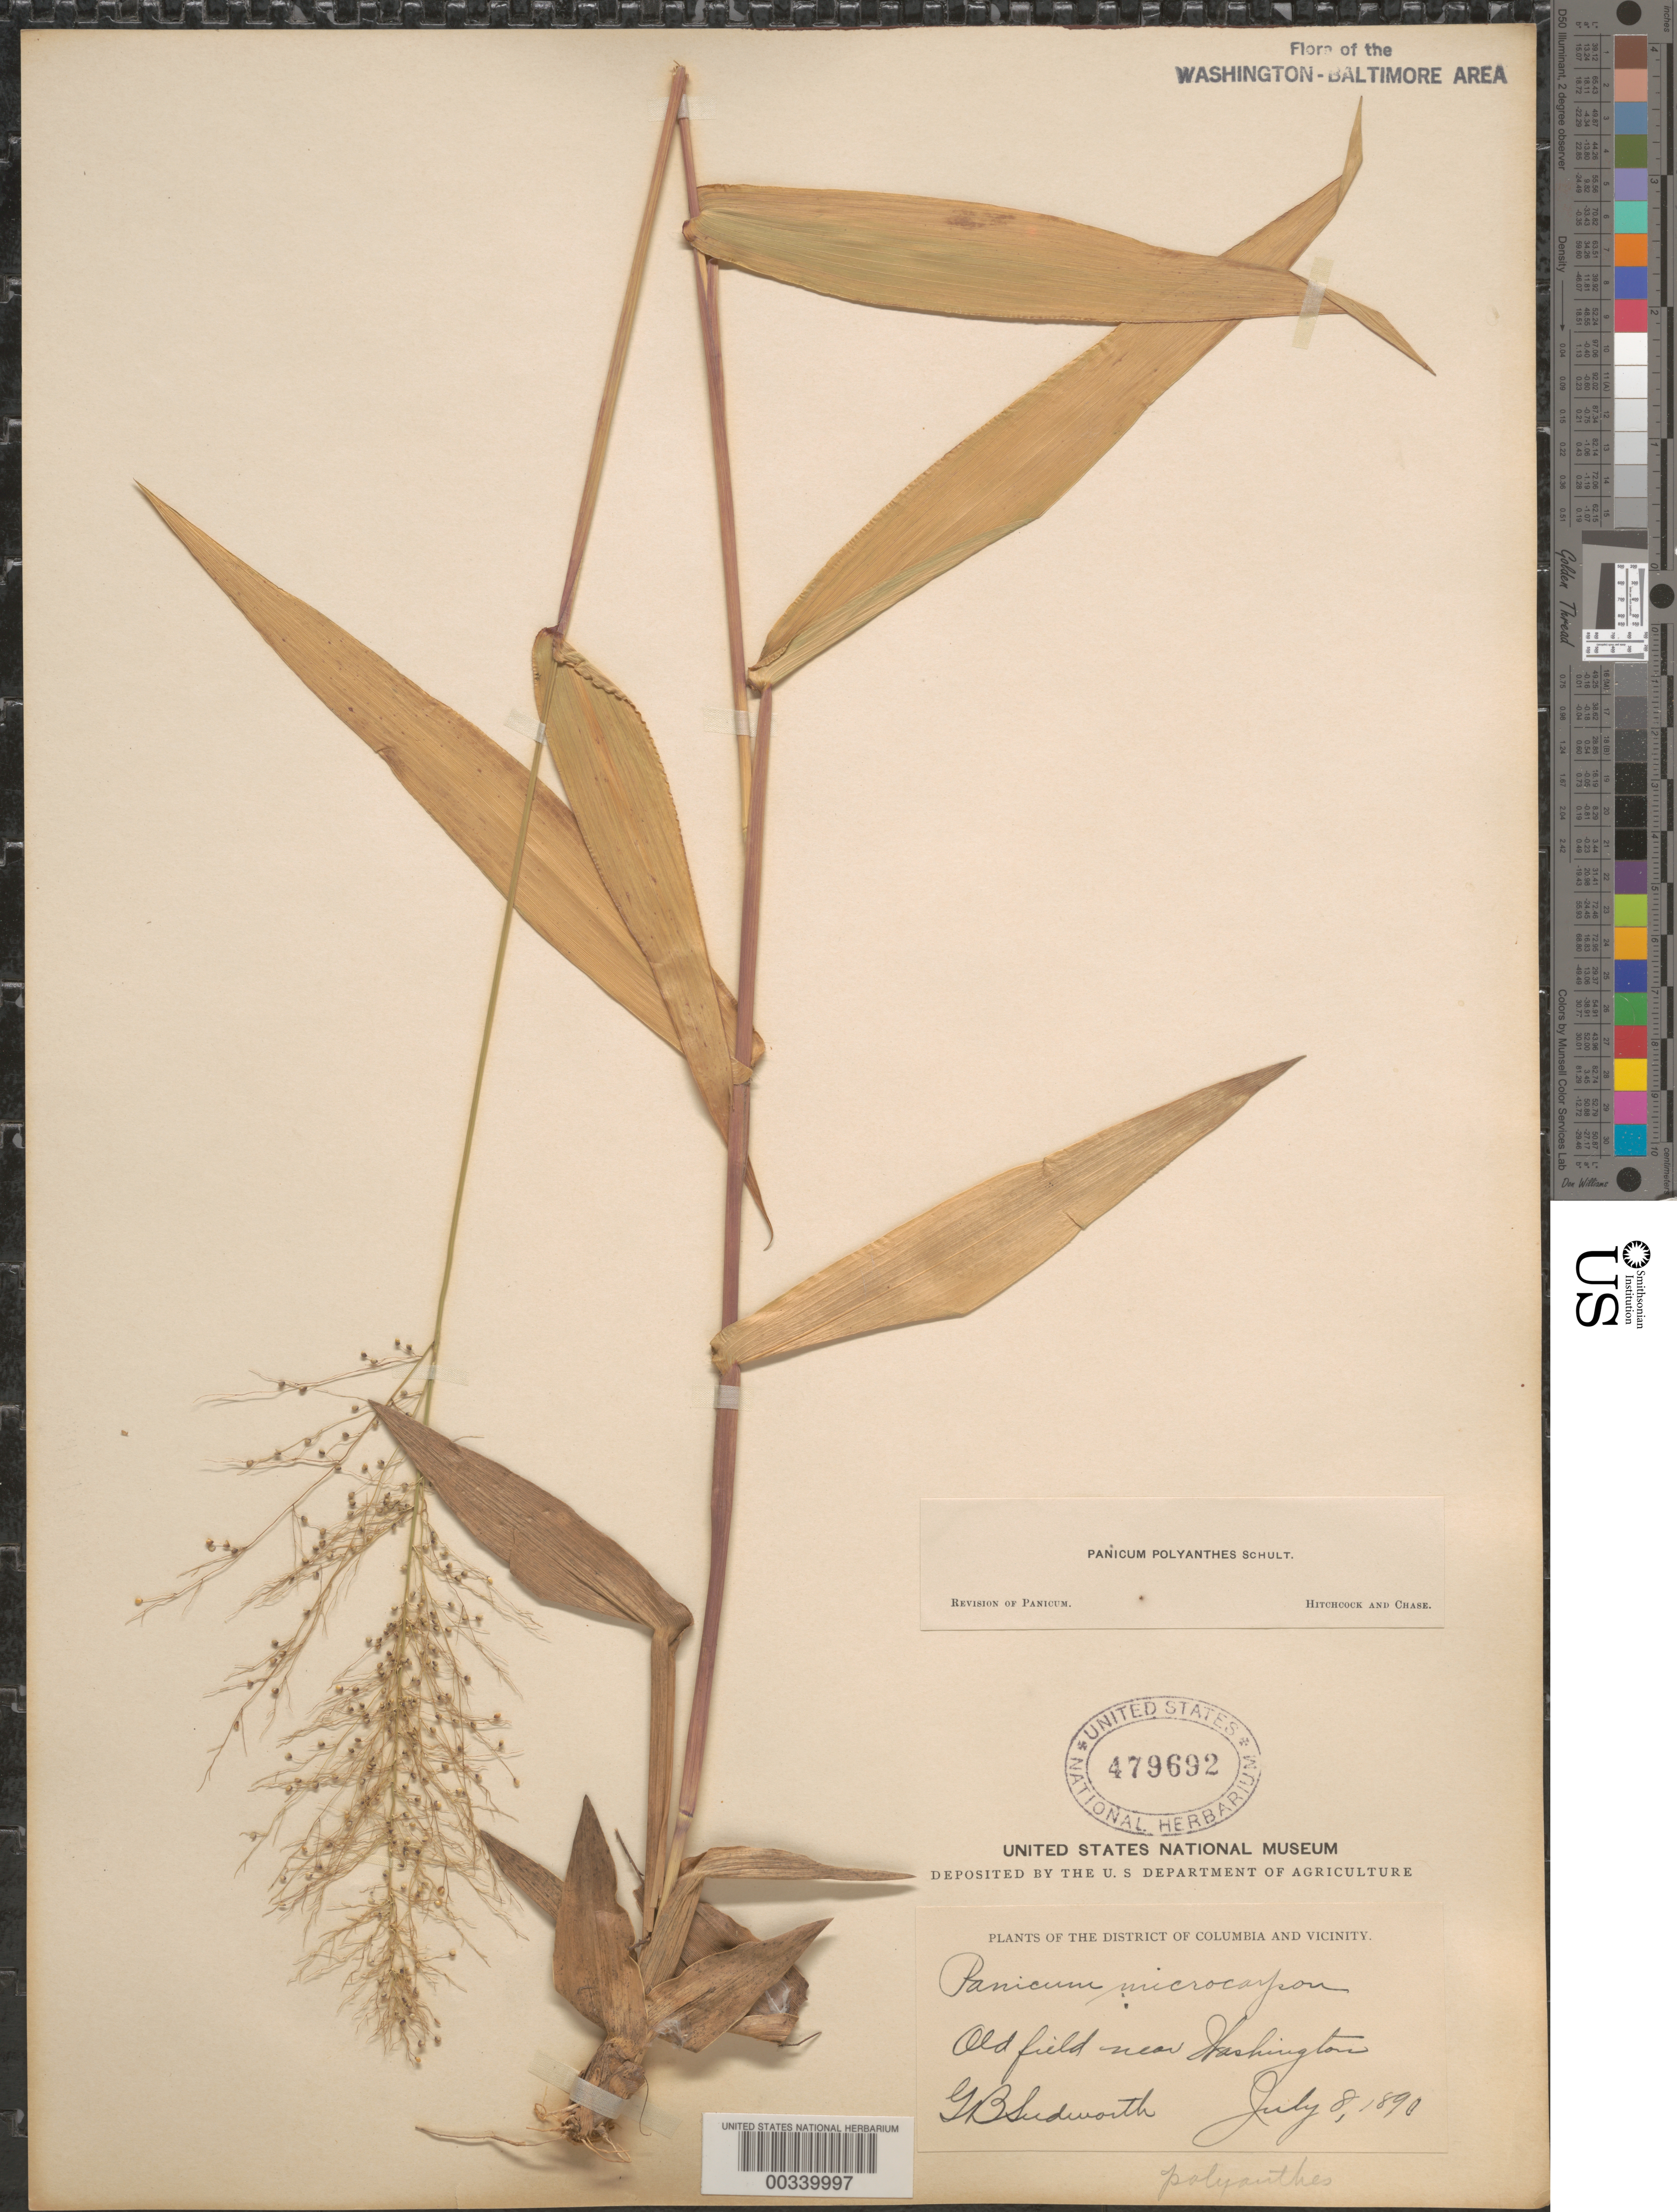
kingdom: Plantae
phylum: Tracheophyta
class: Liliopsida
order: Poales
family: Poaceae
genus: Dichanthelium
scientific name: Dichanthelium sphaerocarpon var. isophyllum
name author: (Scribn.) Gould & C.A. Clark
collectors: G. B. Sudworth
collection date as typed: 08 Jul 1890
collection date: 1890-07-08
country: United States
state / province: District of Columbia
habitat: Old field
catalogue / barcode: US 479692